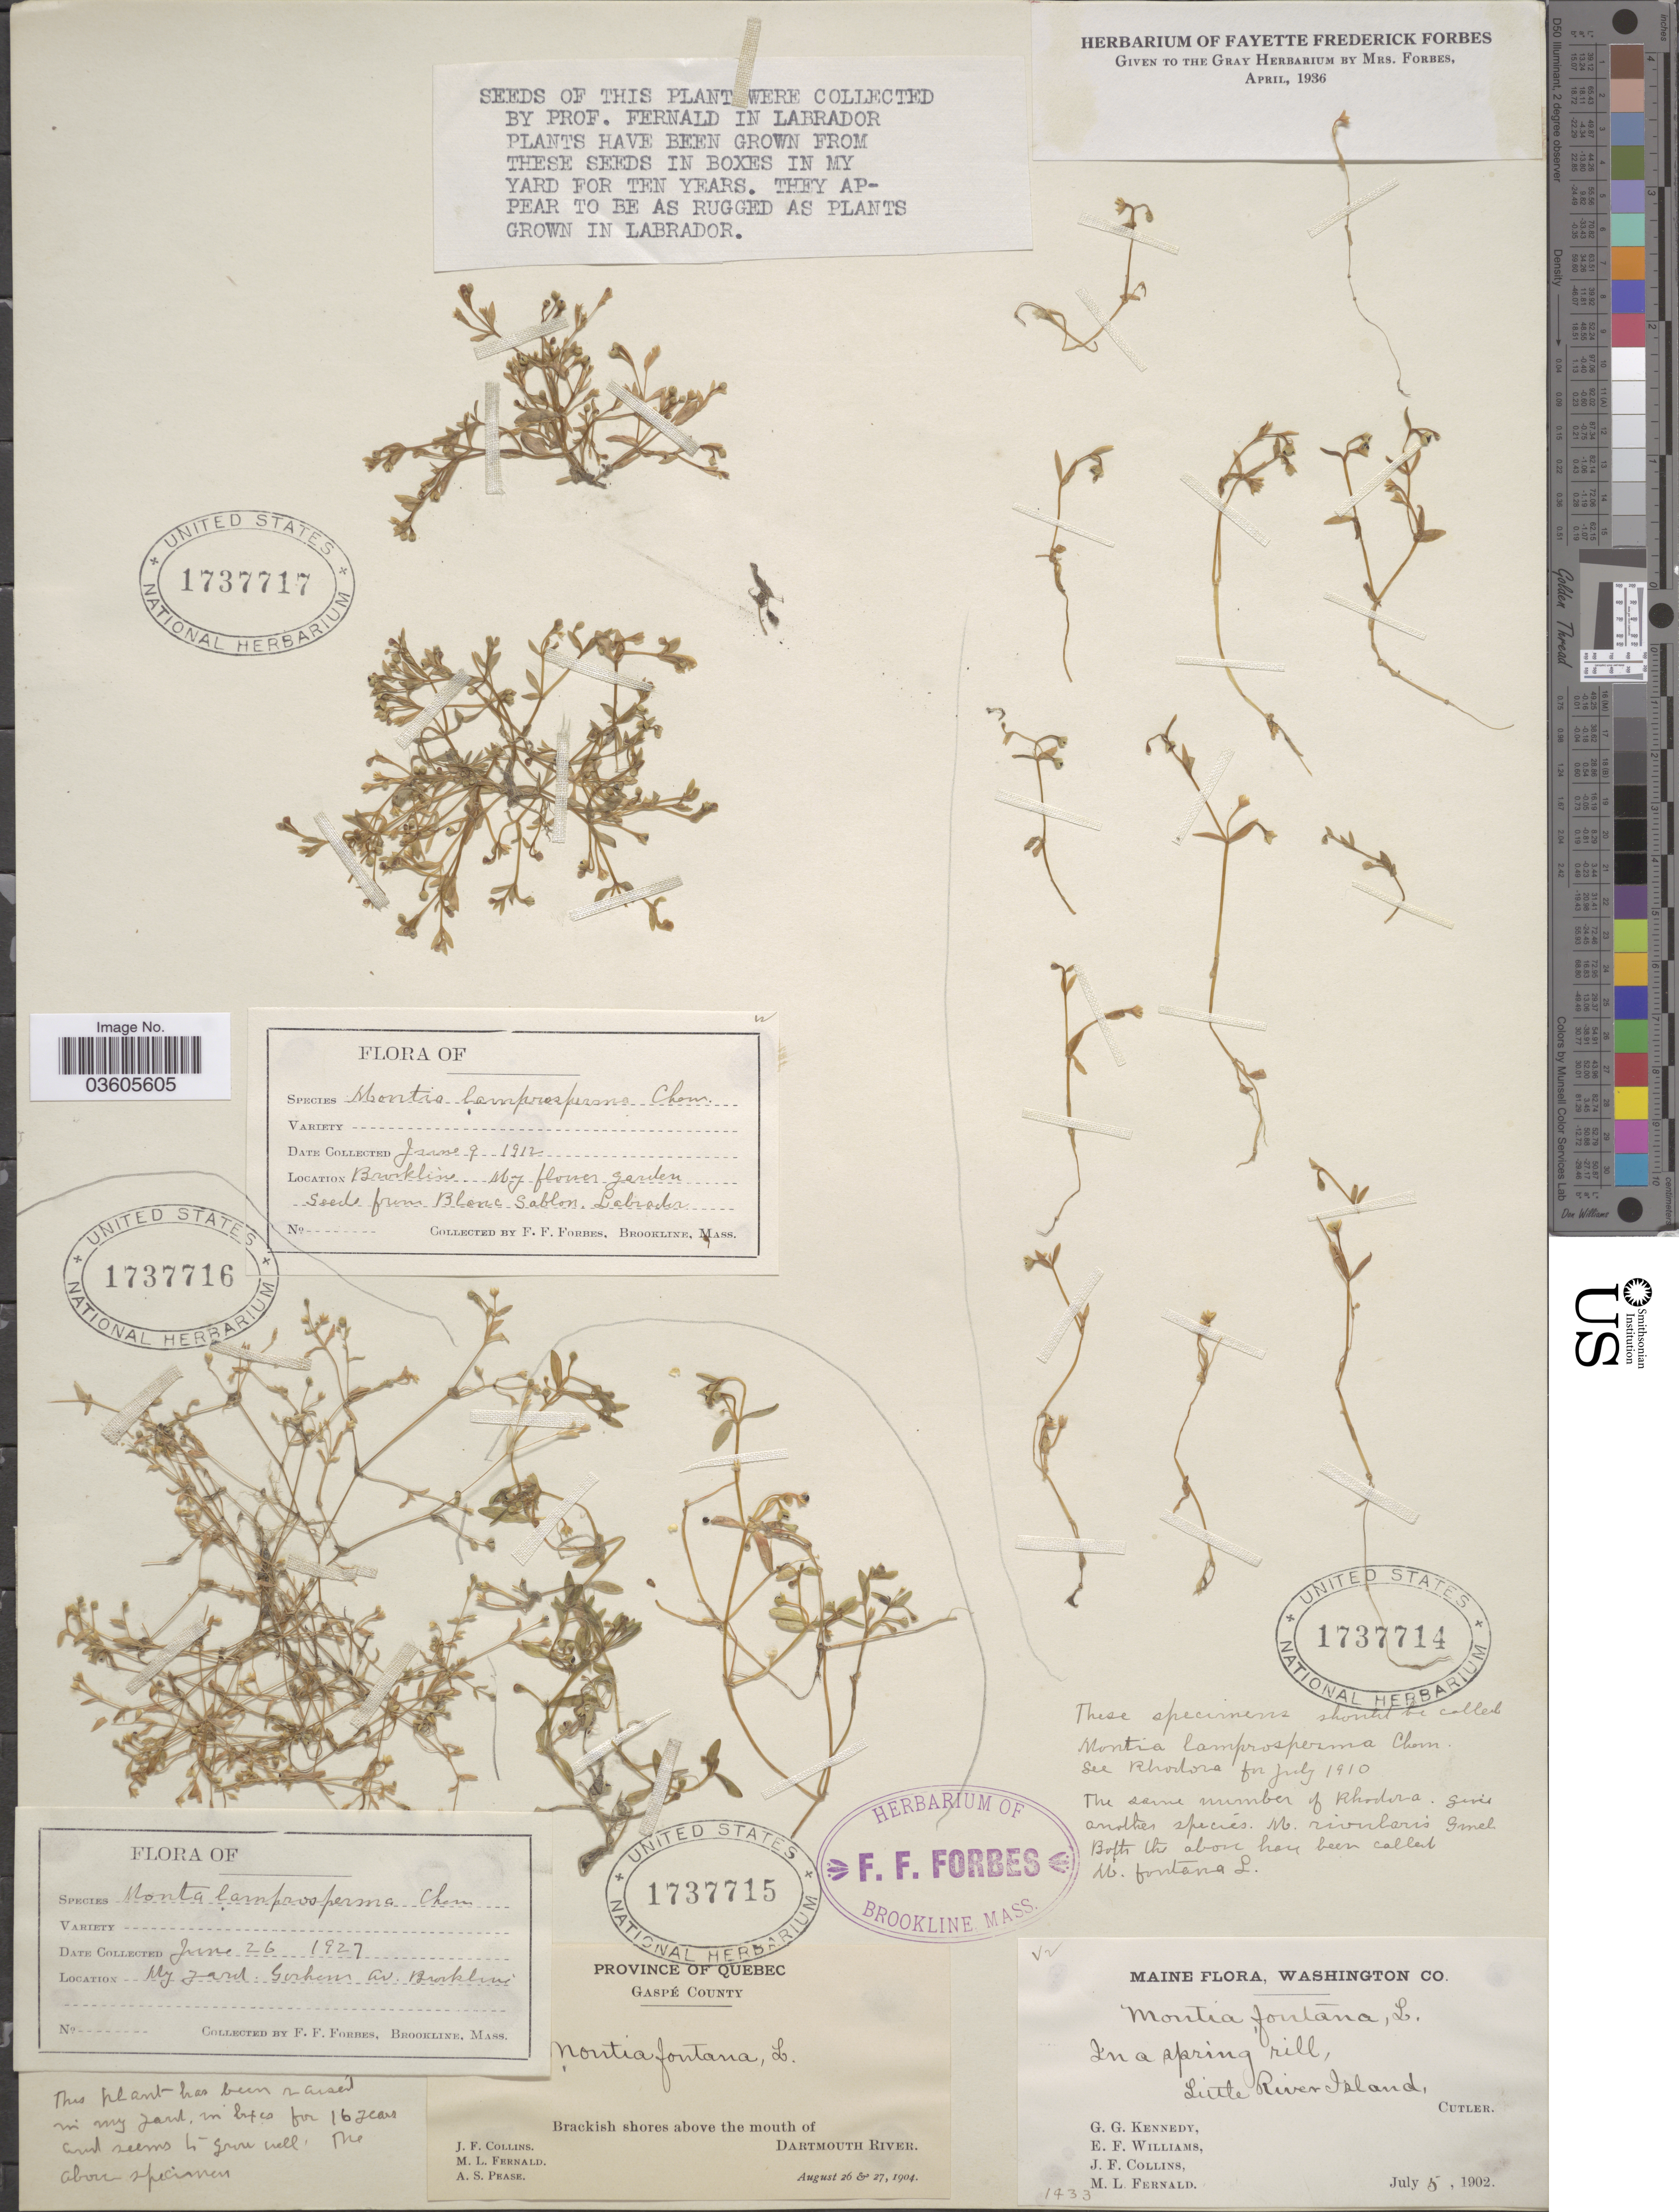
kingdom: Plantae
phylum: Tracheophyta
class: Magnoliopsida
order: Caryophyllales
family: Montiaceae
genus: Montia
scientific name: Montia lamprosperma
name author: Cham.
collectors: J. Collins, M. L. Fernald & A. S. Pease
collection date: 1904-08-26/1904-08-27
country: Canada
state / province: Quebec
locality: Gaspé County. Brackish shores above the mouth of Dartmouth River.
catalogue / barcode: US 1737715-3